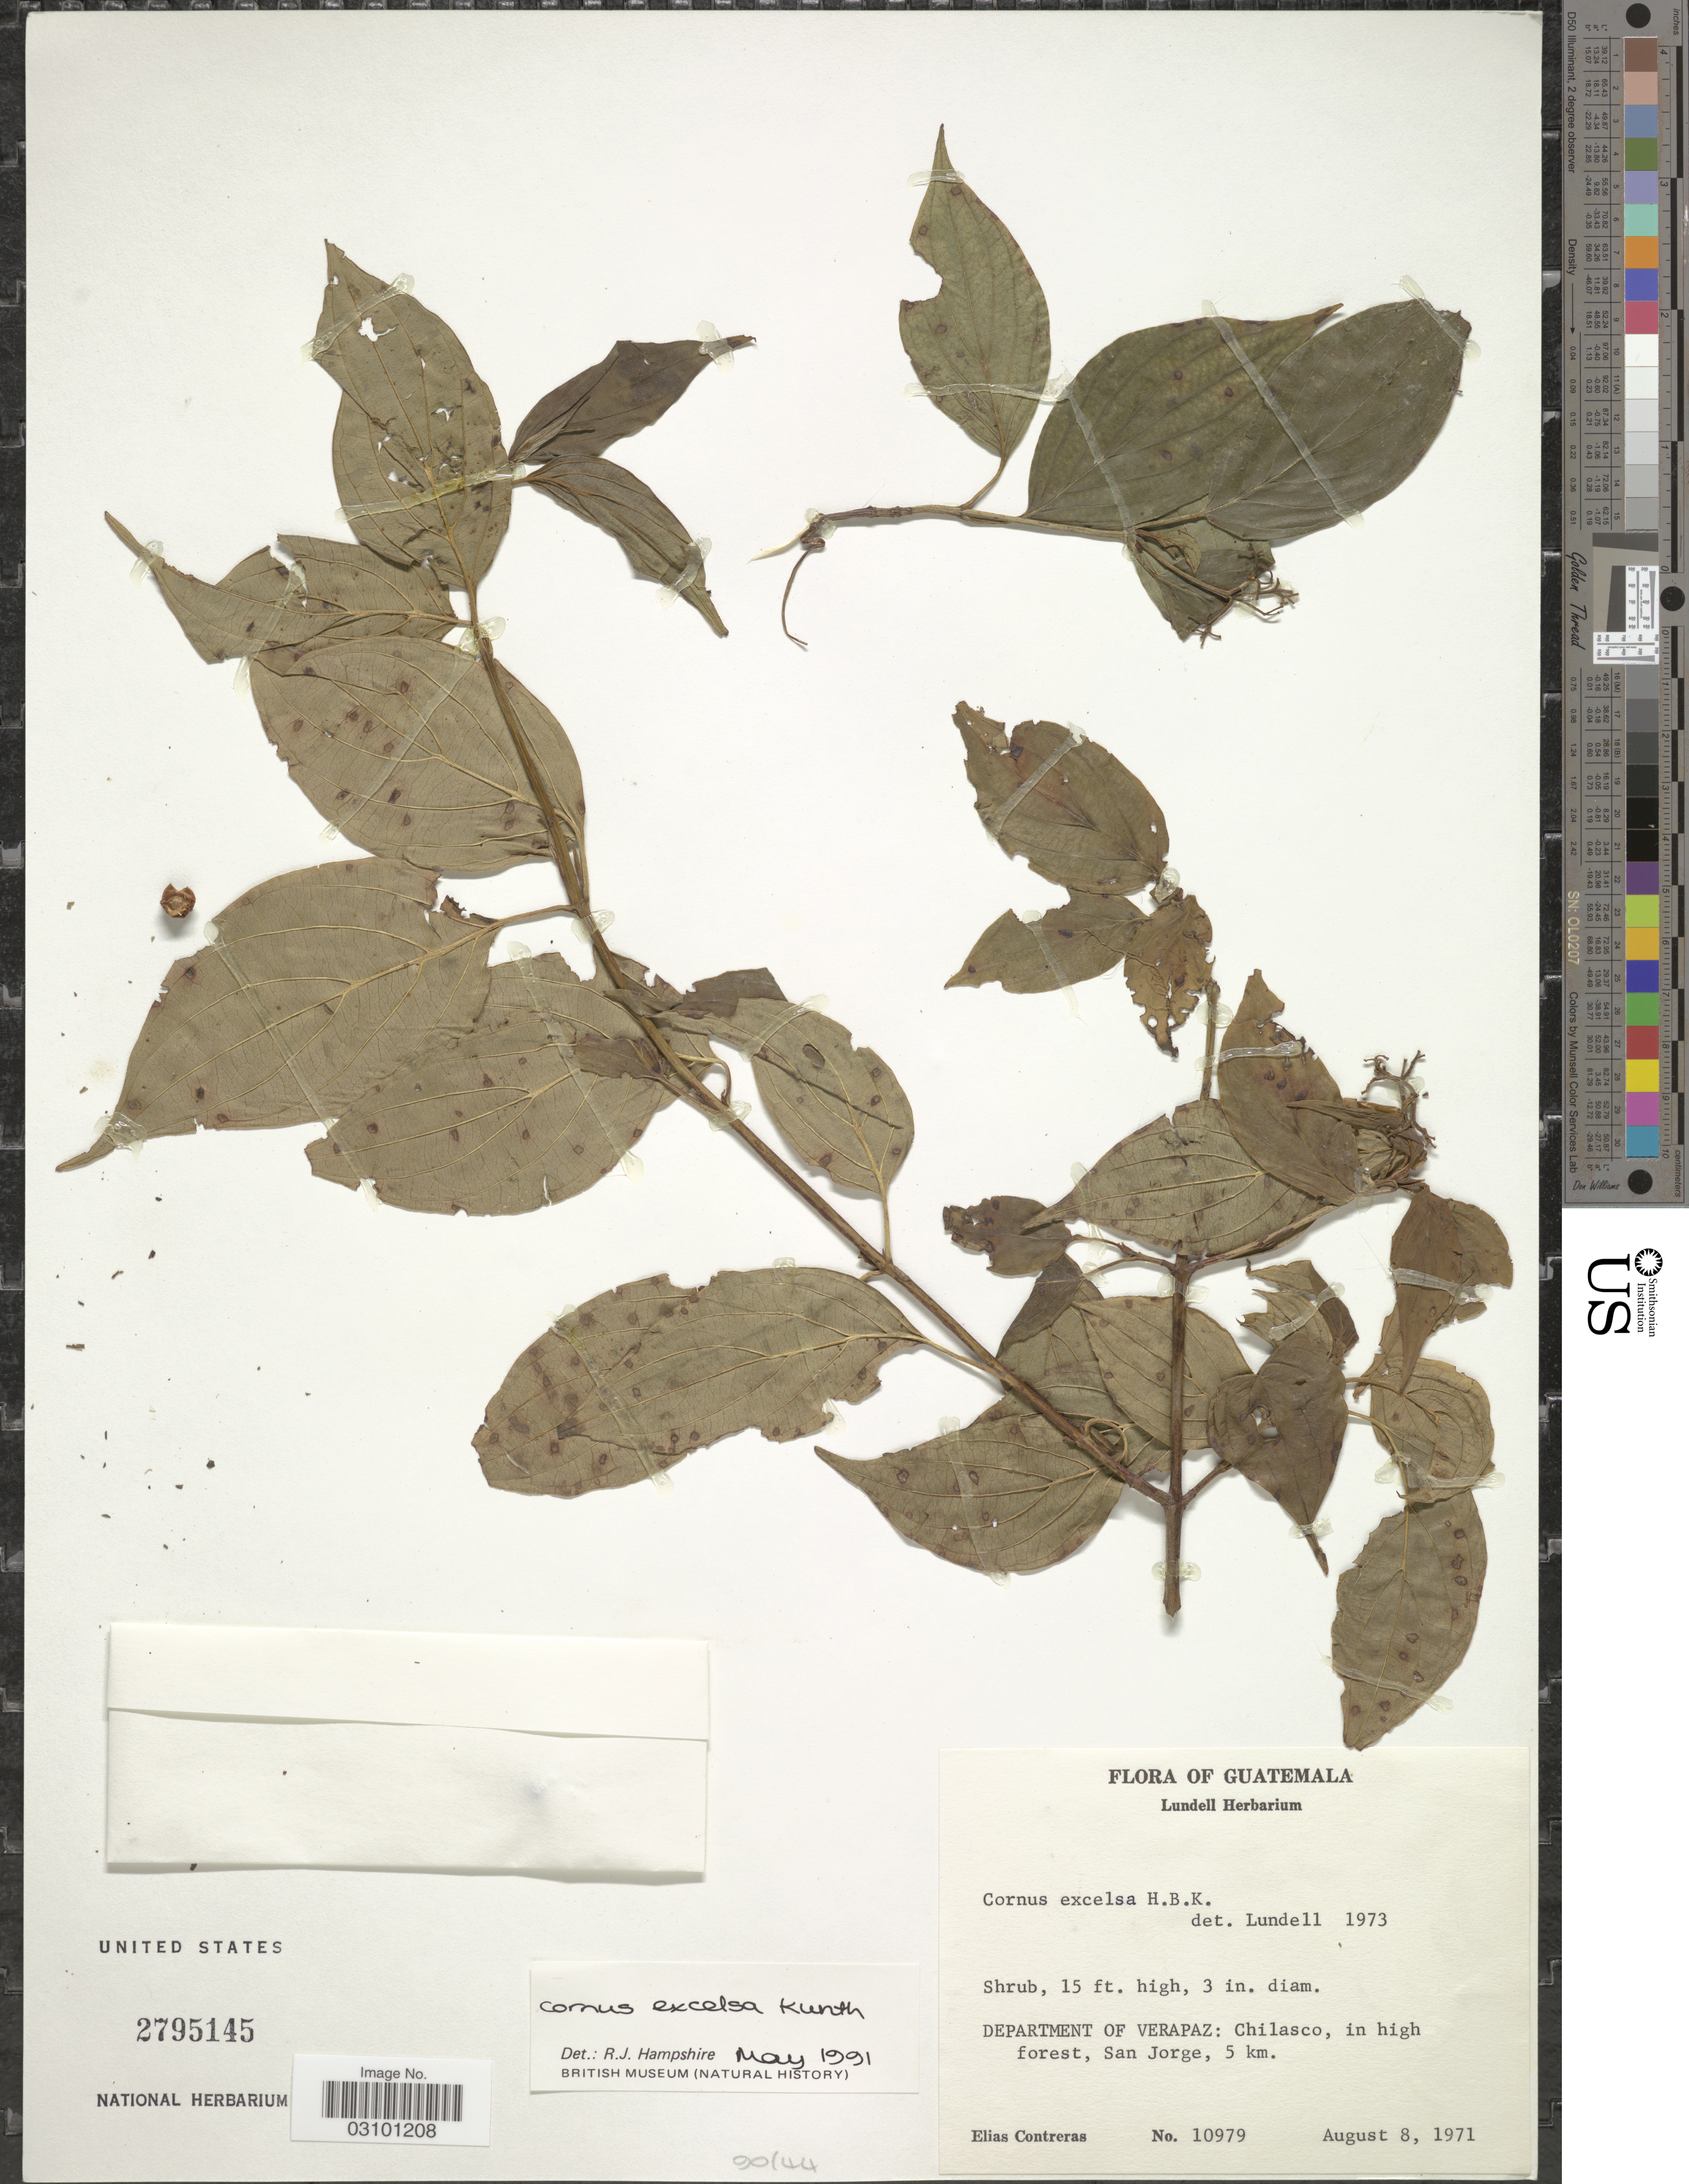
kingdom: Plantae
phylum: Tracheophyta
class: Magnoliopsida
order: Cornales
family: Cornaceae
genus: Cornus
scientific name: Cornus excelsa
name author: Kunth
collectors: E. Contreras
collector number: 10979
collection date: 1971-08-08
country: Guatemala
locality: Department of Verapaz: Chilasco, in high forest, San Jorge, 5 km.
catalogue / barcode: US 2795145